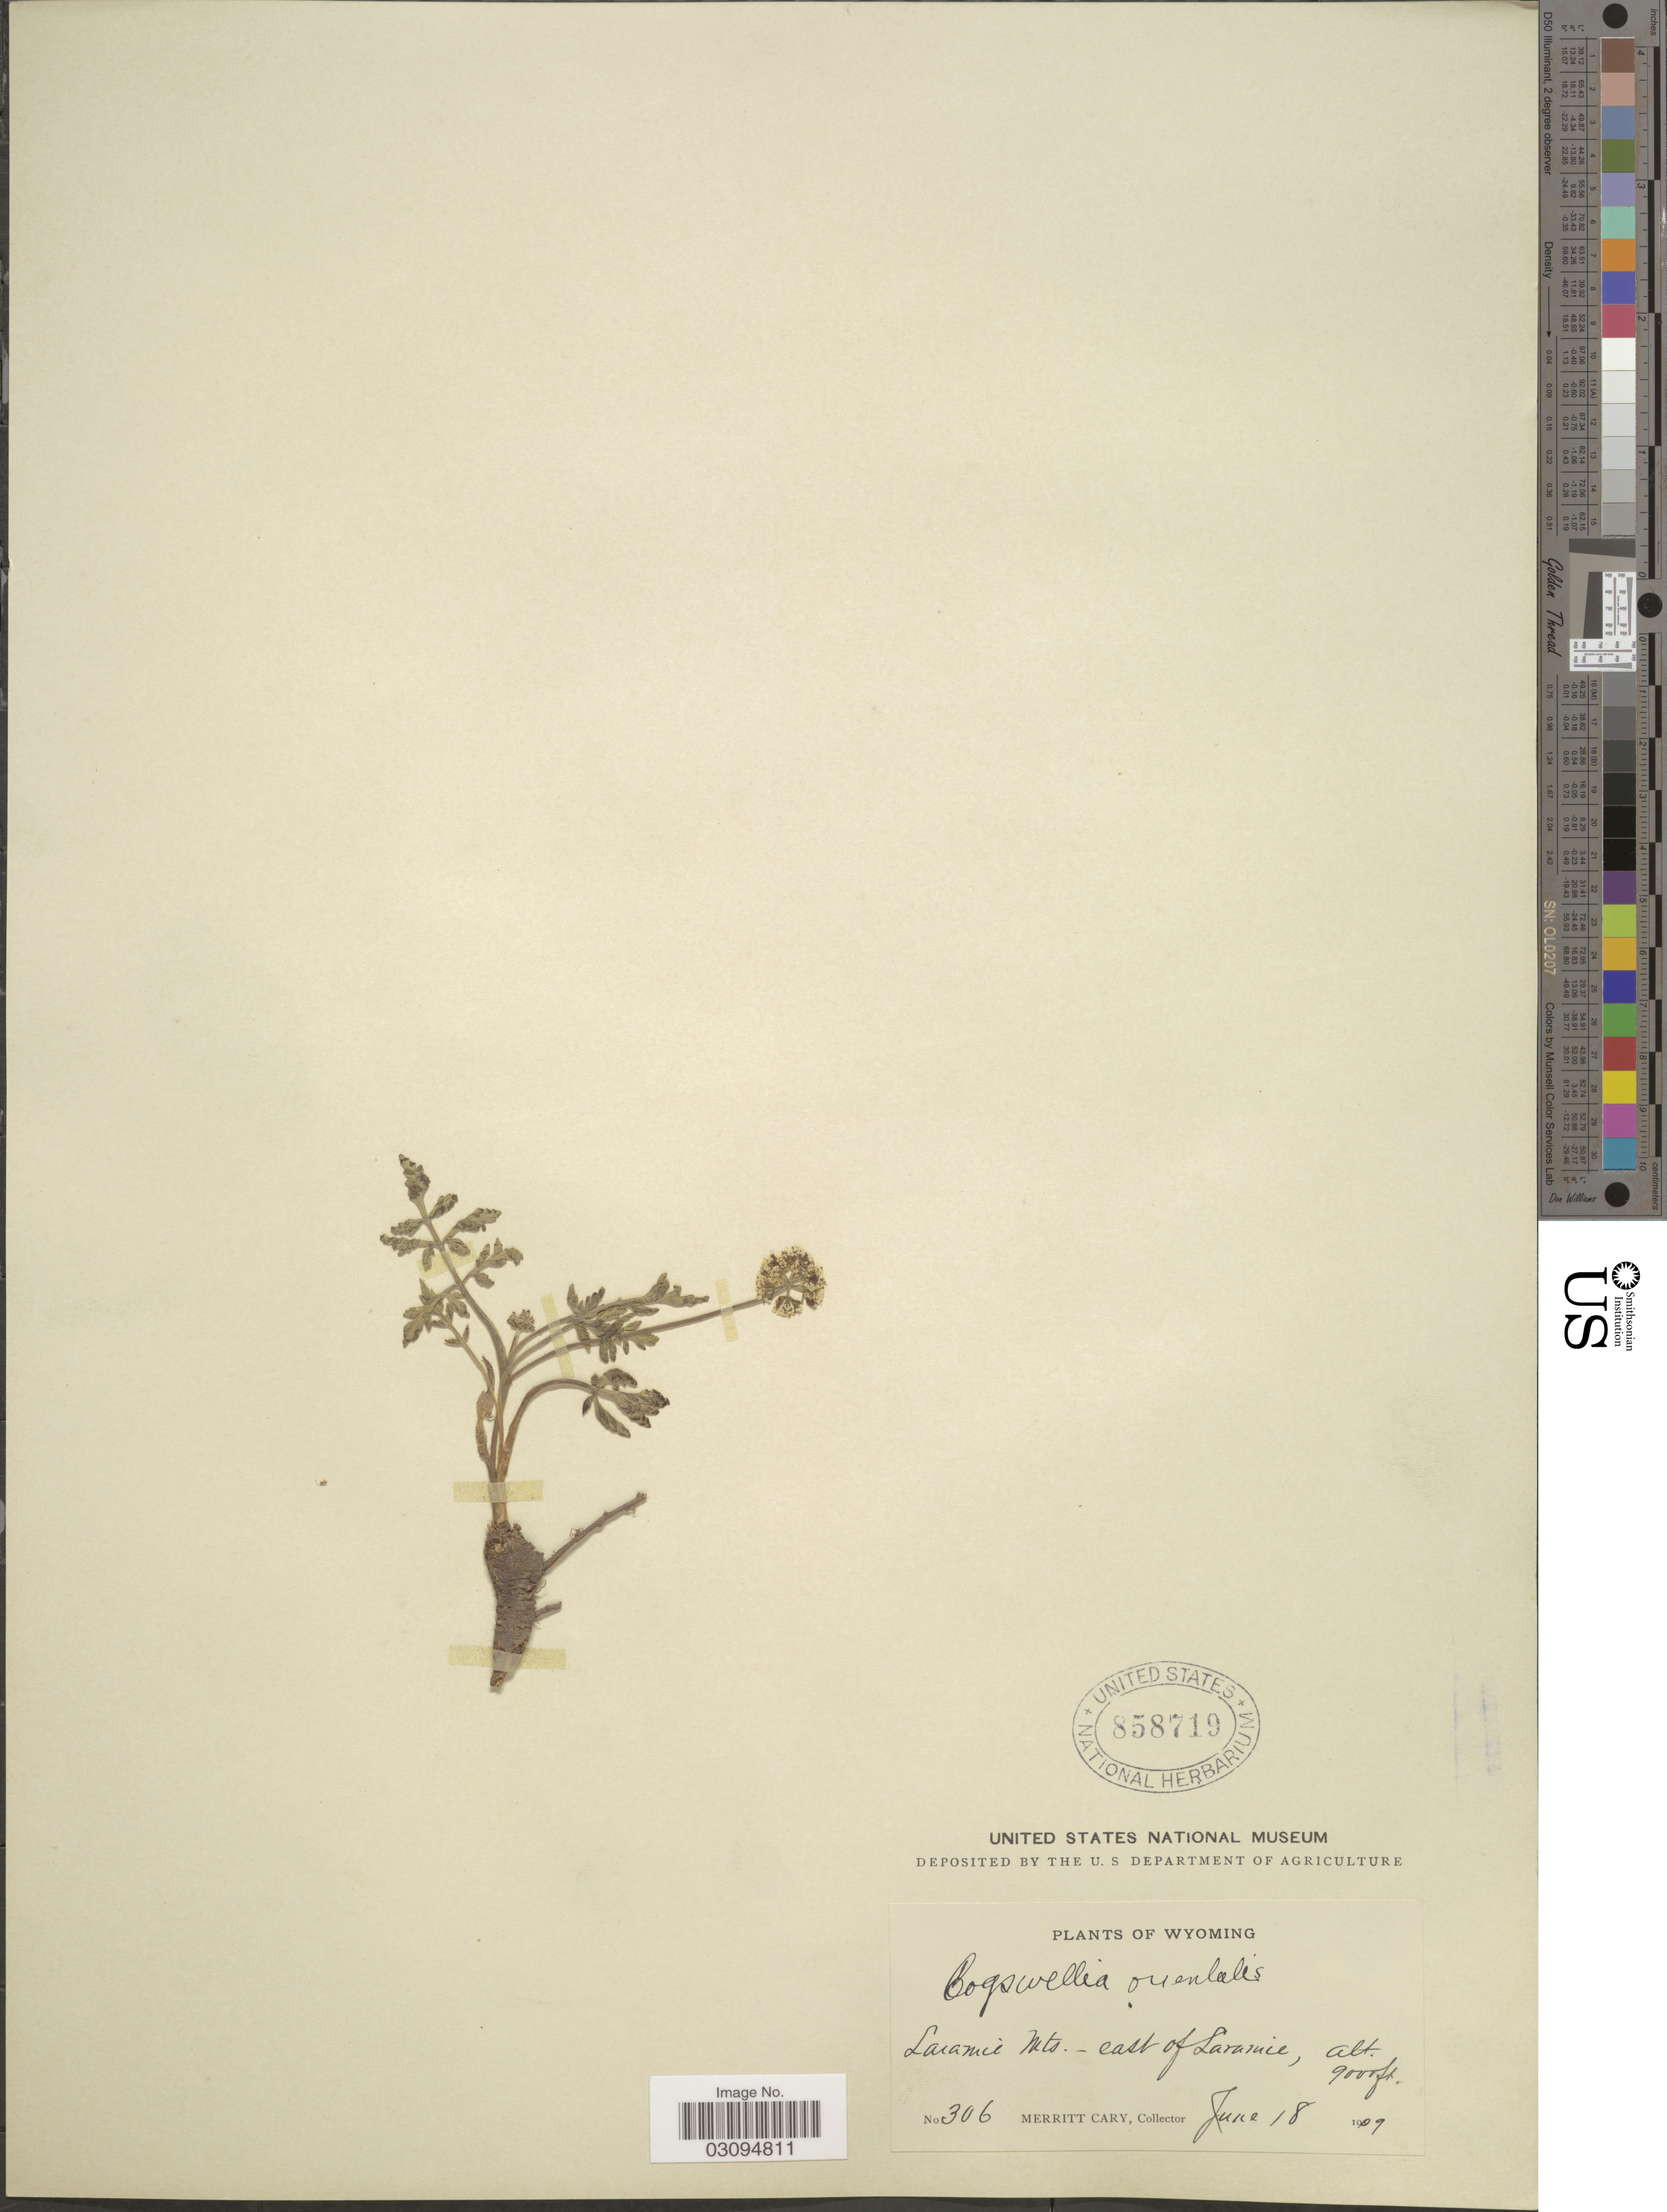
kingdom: Plantae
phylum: Tracheophyta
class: Magnoliopsida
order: Apiales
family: Apiaceae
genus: Lomatium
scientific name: Lomatium orientale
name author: J.M. Coult. & Rose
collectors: M. Cary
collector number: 306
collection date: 1909-06-18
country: United States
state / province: Wyoming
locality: Laramie Mts - east of Laramie.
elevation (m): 2743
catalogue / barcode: US 858719